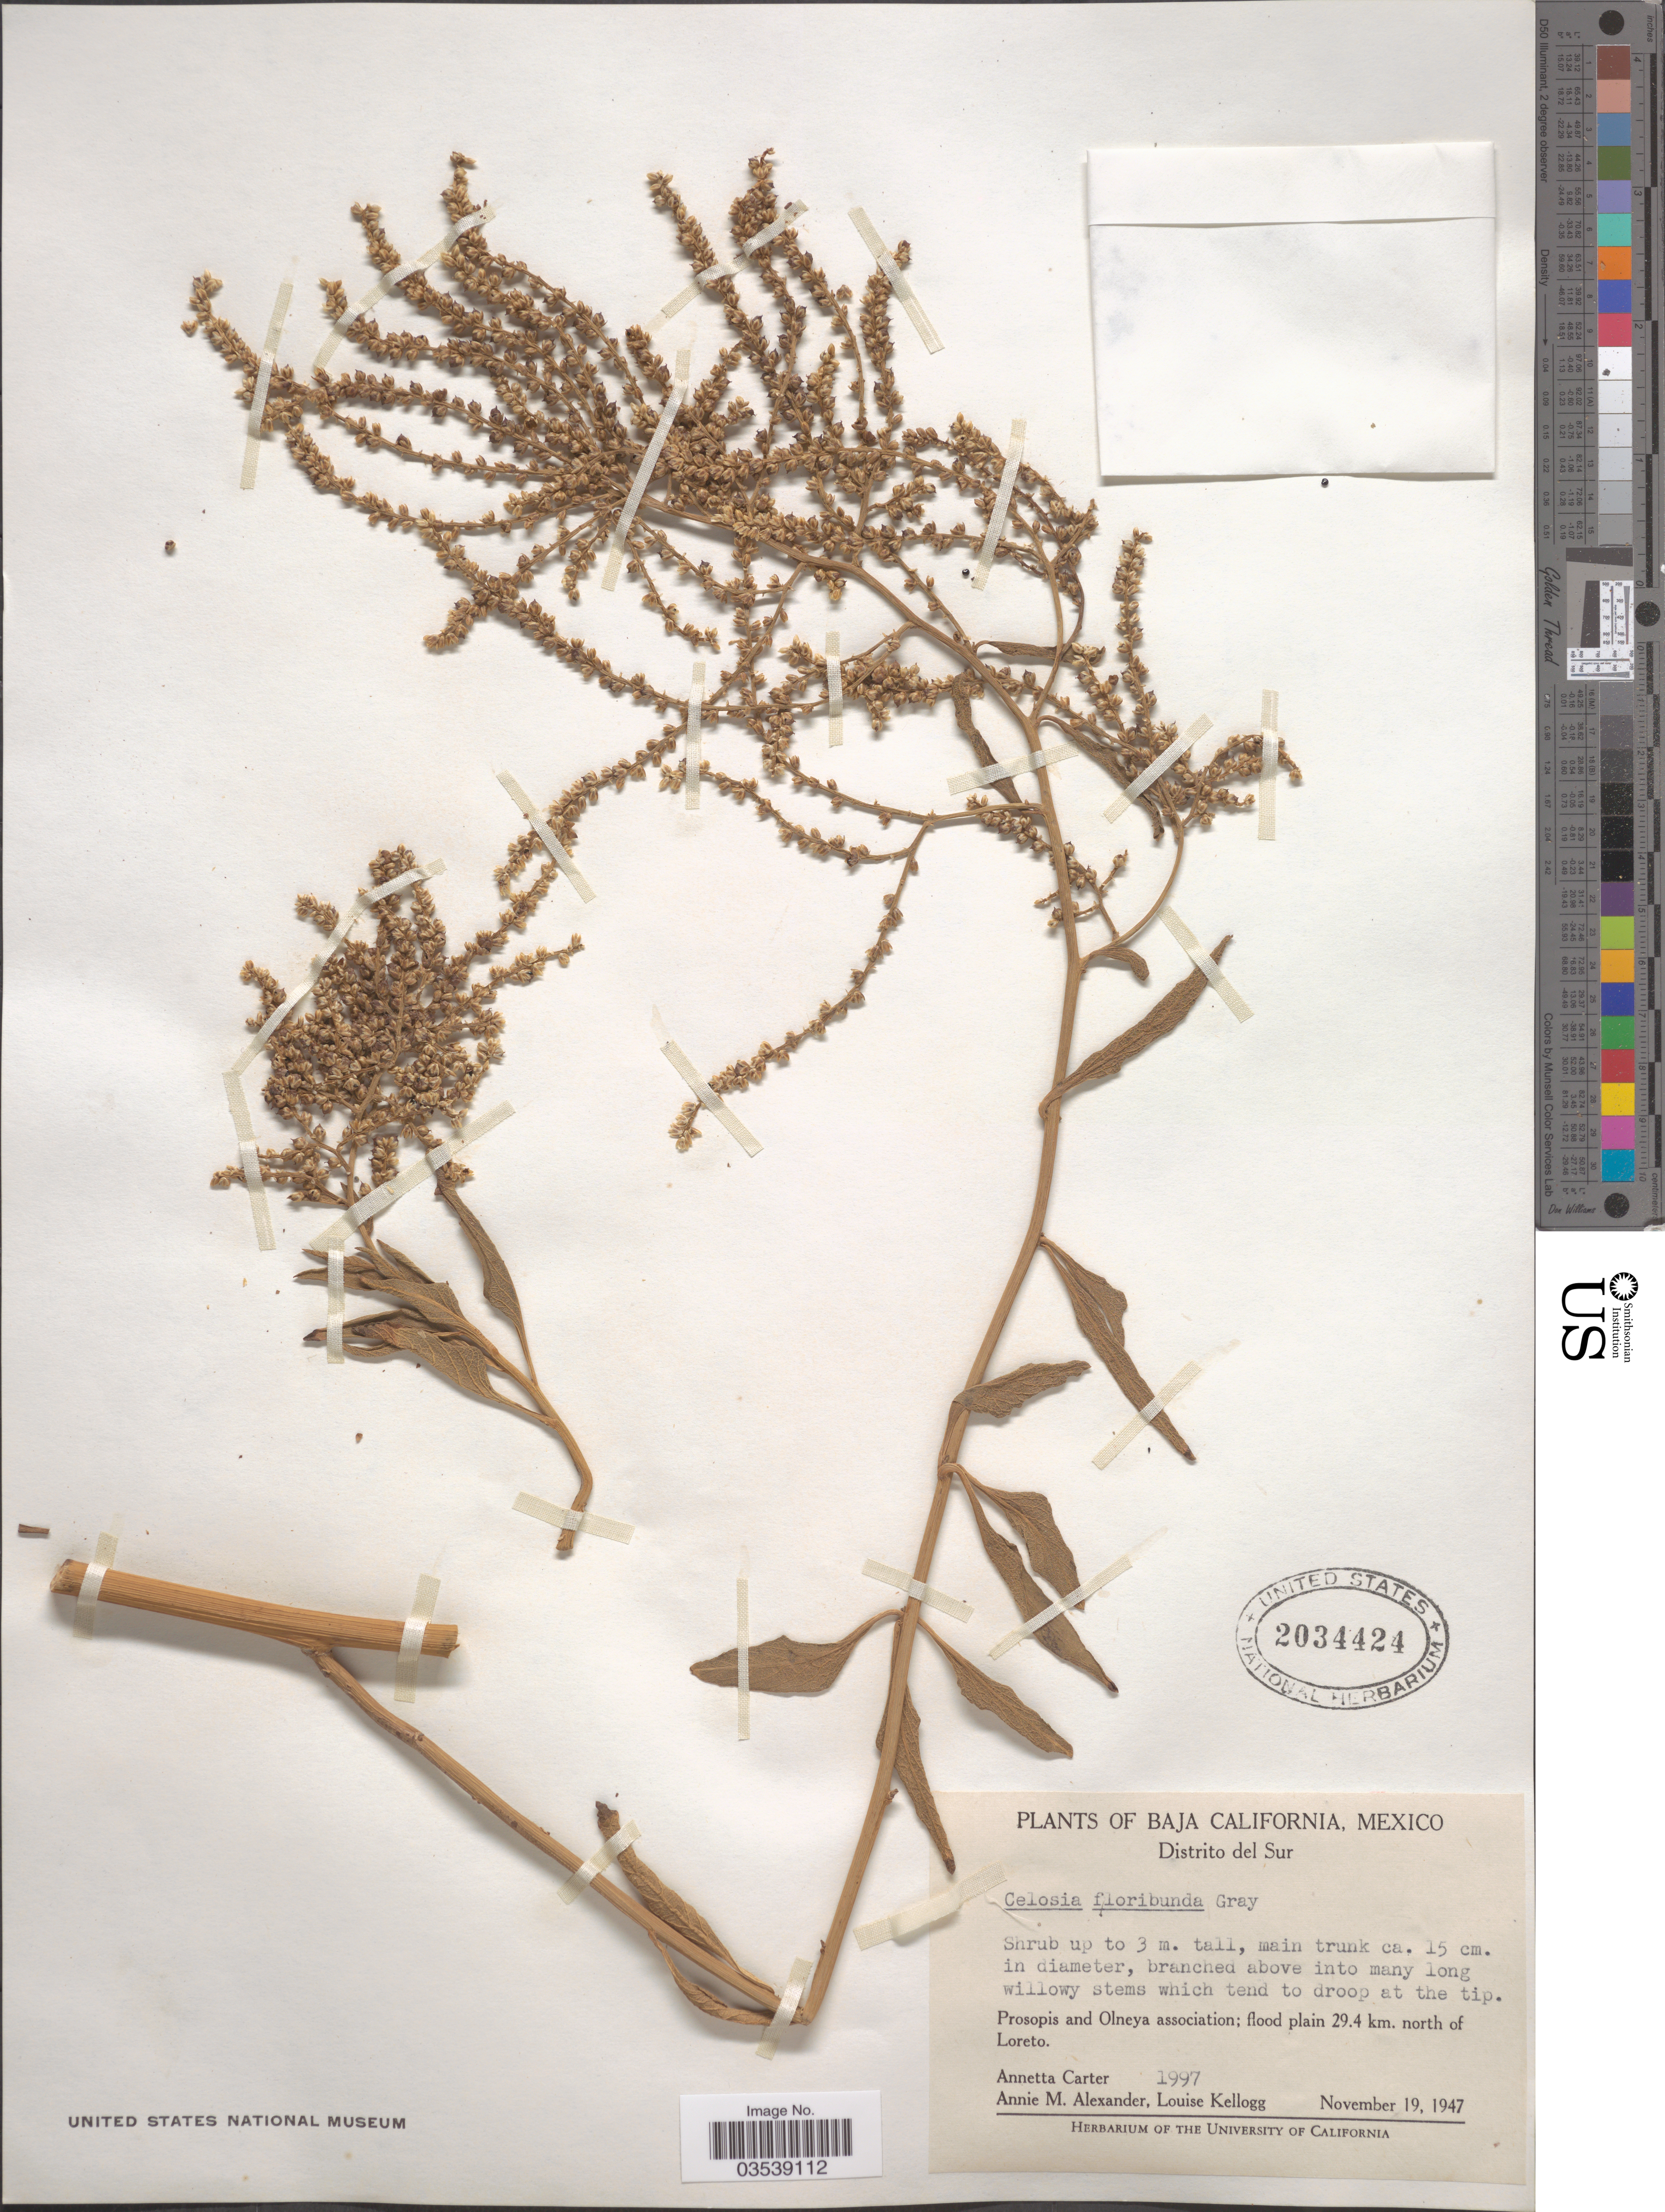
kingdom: Plantae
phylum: Tracheophyta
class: Magnoliopsida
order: Caryophyllales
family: Amaranthaceae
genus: Celosia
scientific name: Celosia floribunda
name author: A. Gray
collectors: A. Carter, A. M. Alexander & L. Kellog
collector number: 1997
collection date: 1947-11-19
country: Mexico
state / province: Baja California Sur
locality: Distrito del Sur. Prosopis and Olneya association; flood plain 29.4 km. north of Loreto.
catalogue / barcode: US 2034424